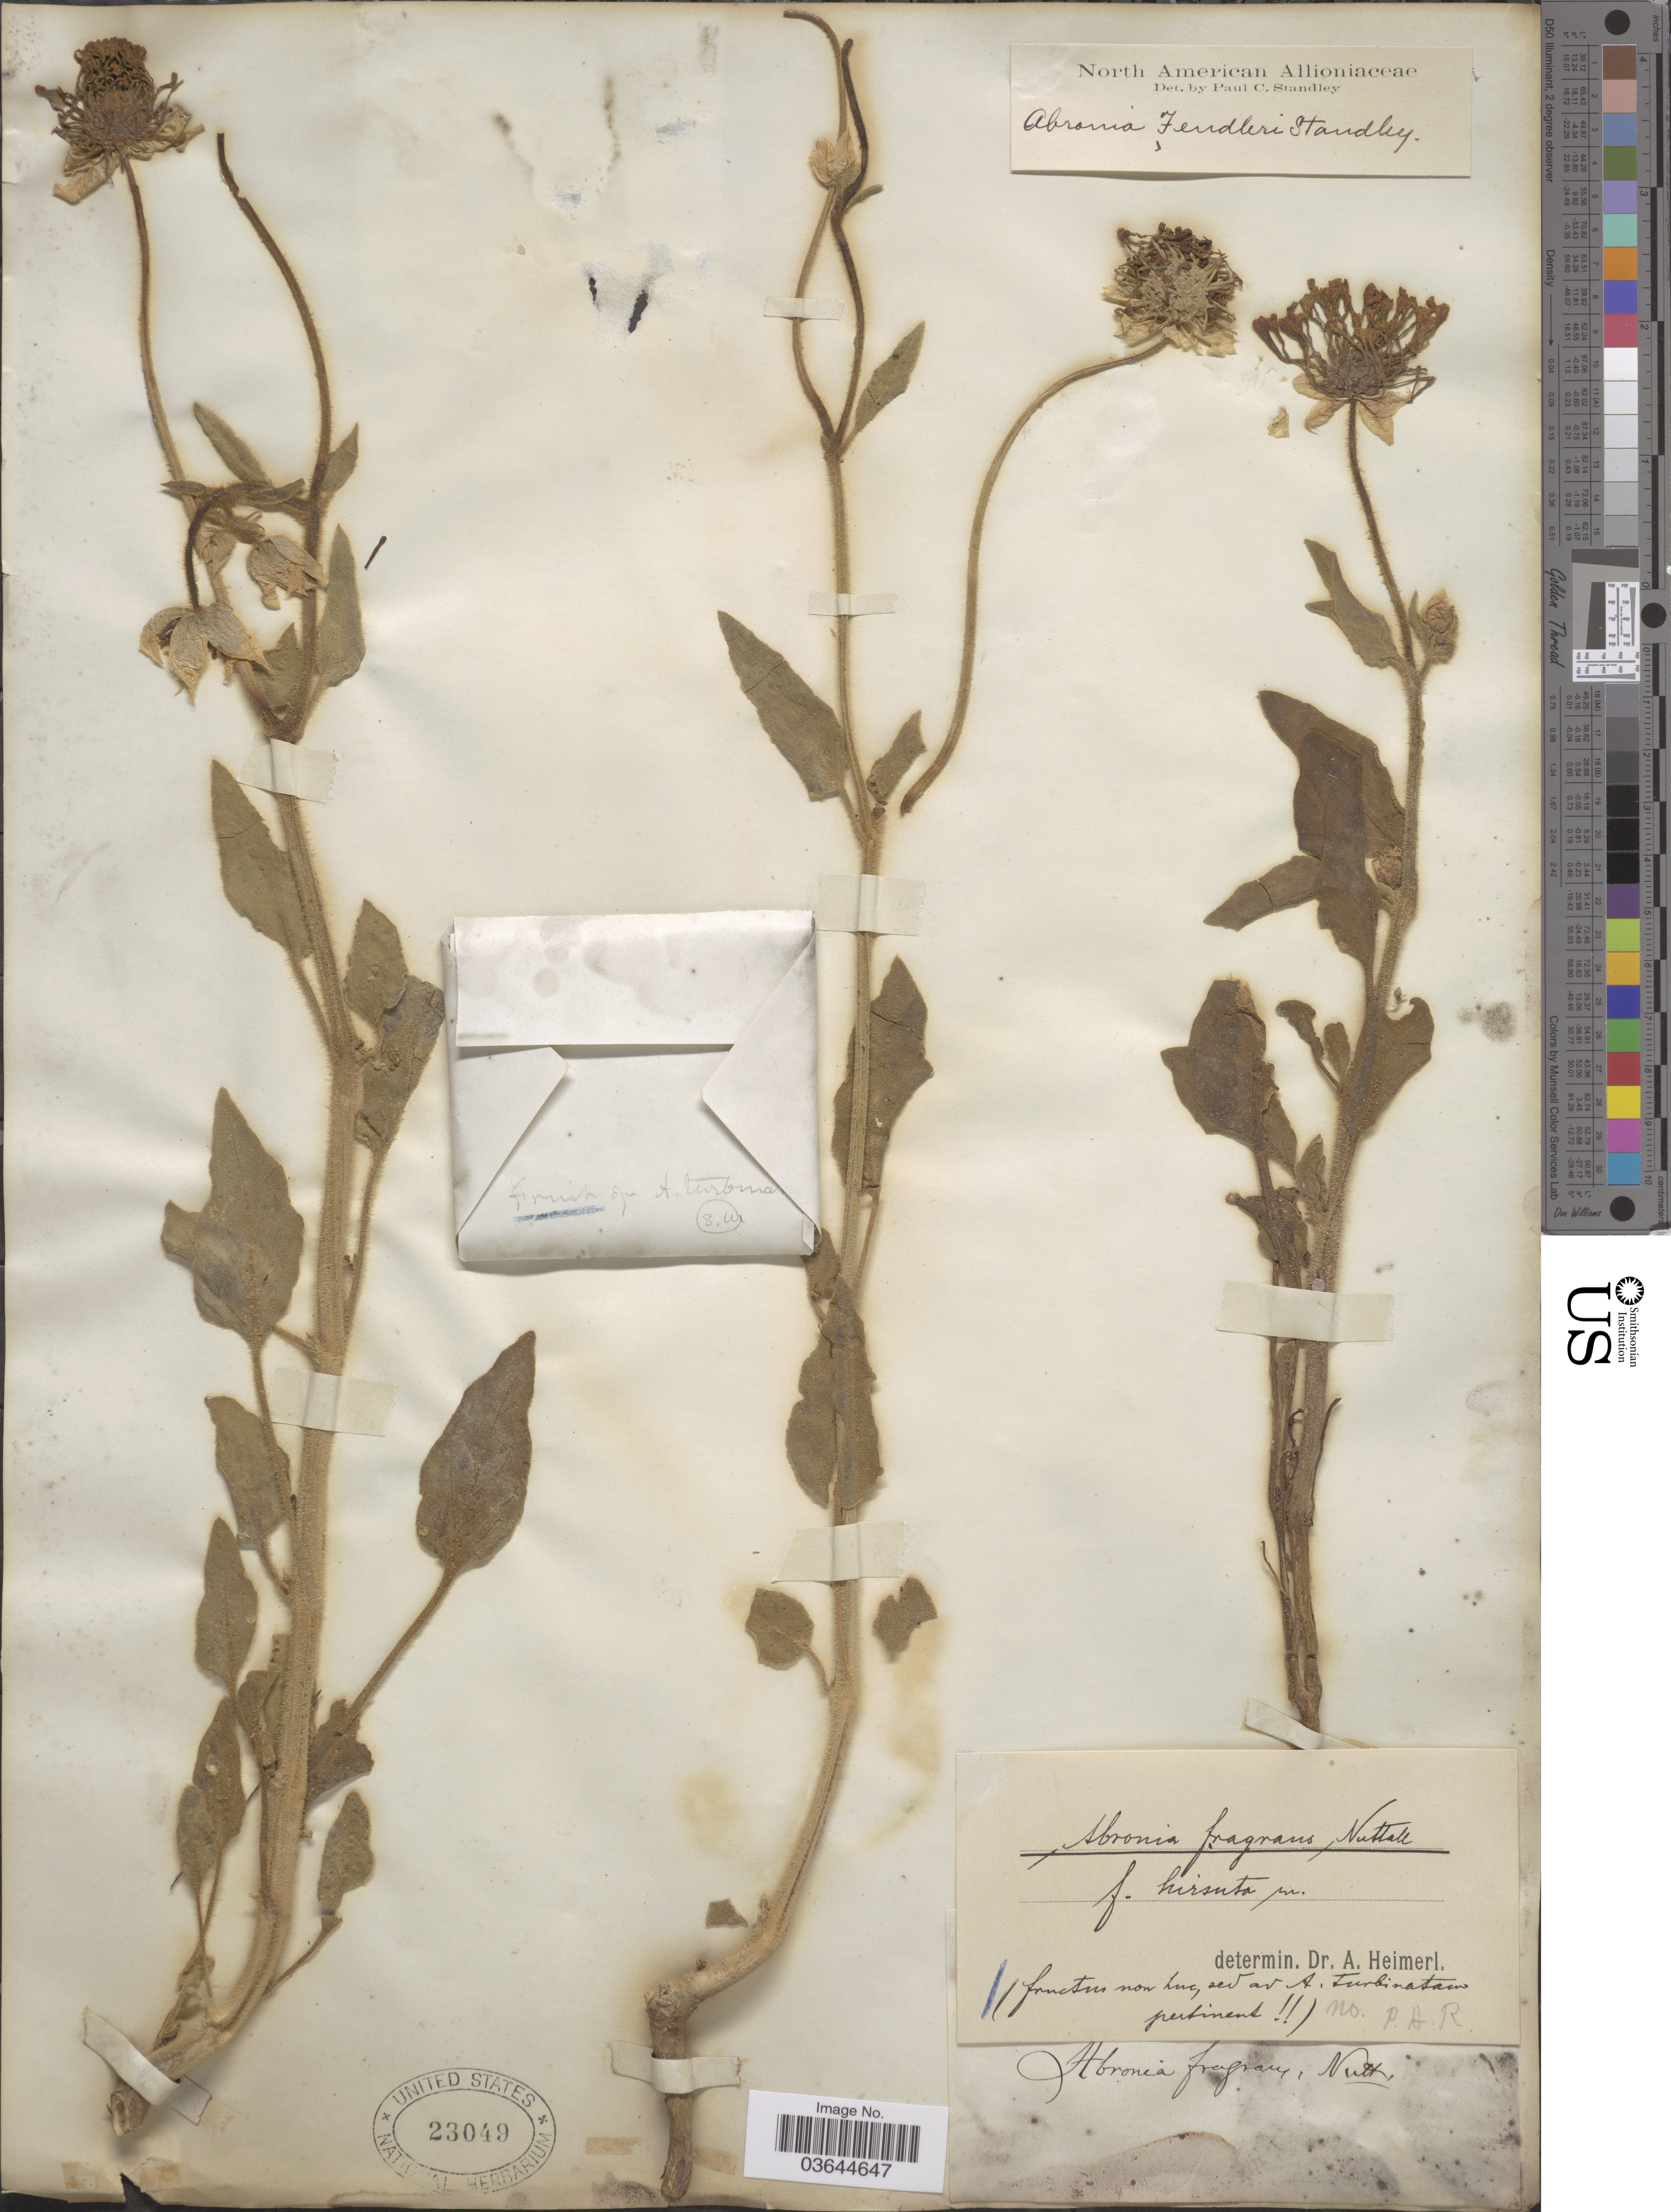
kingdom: Plantae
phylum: Tracheophyta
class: Magnoliopsida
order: Caryophyllales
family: Nyctaginaceae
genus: Abronia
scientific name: Abronia fragrans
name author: Nutt. ex Hook.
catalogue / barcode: US 23049